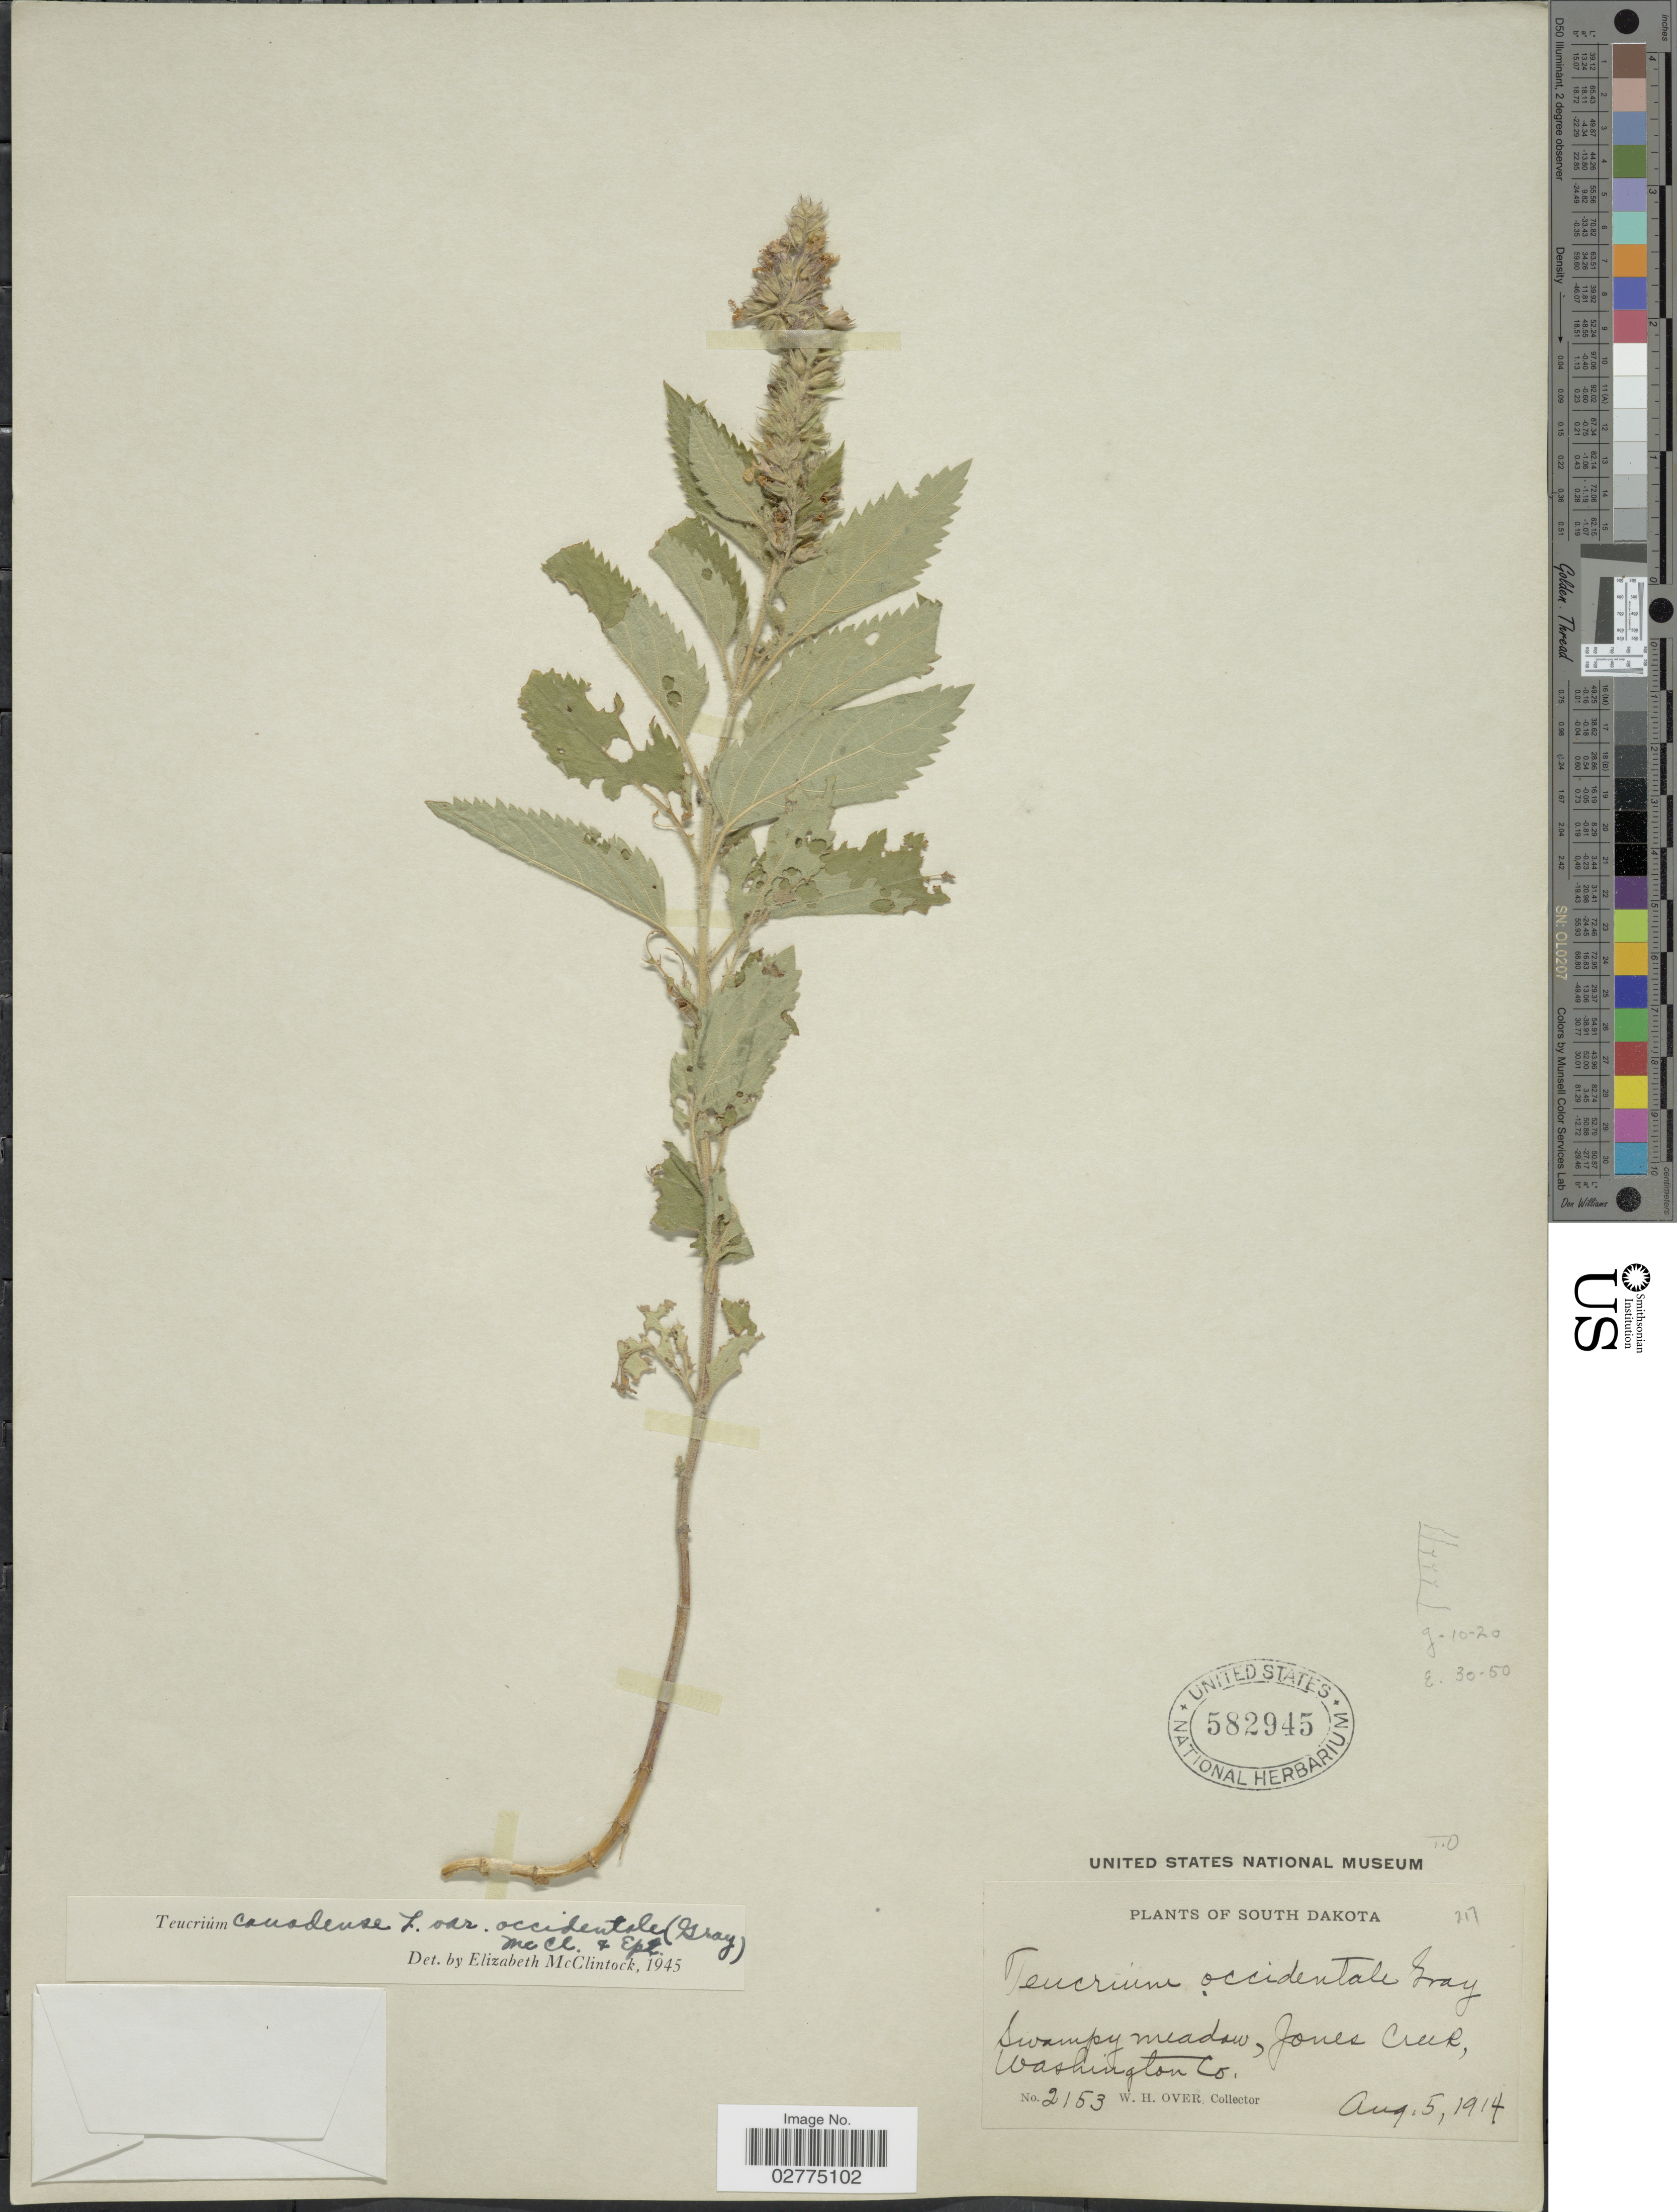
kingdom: Plantae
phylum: Tracheophyta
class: Magnoliopsida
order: Lamiales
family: Lamiaceae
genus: Teucrium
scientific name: Teucrium canadense var. occidentale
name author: (A. Gray) E. M. McClint. & Epling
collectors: W. Over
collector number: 2153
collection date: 1914-08-05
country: United States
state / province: South Dakota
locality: Swampy meadow, Jones Creek, Washington Co.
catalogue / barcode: US 582945